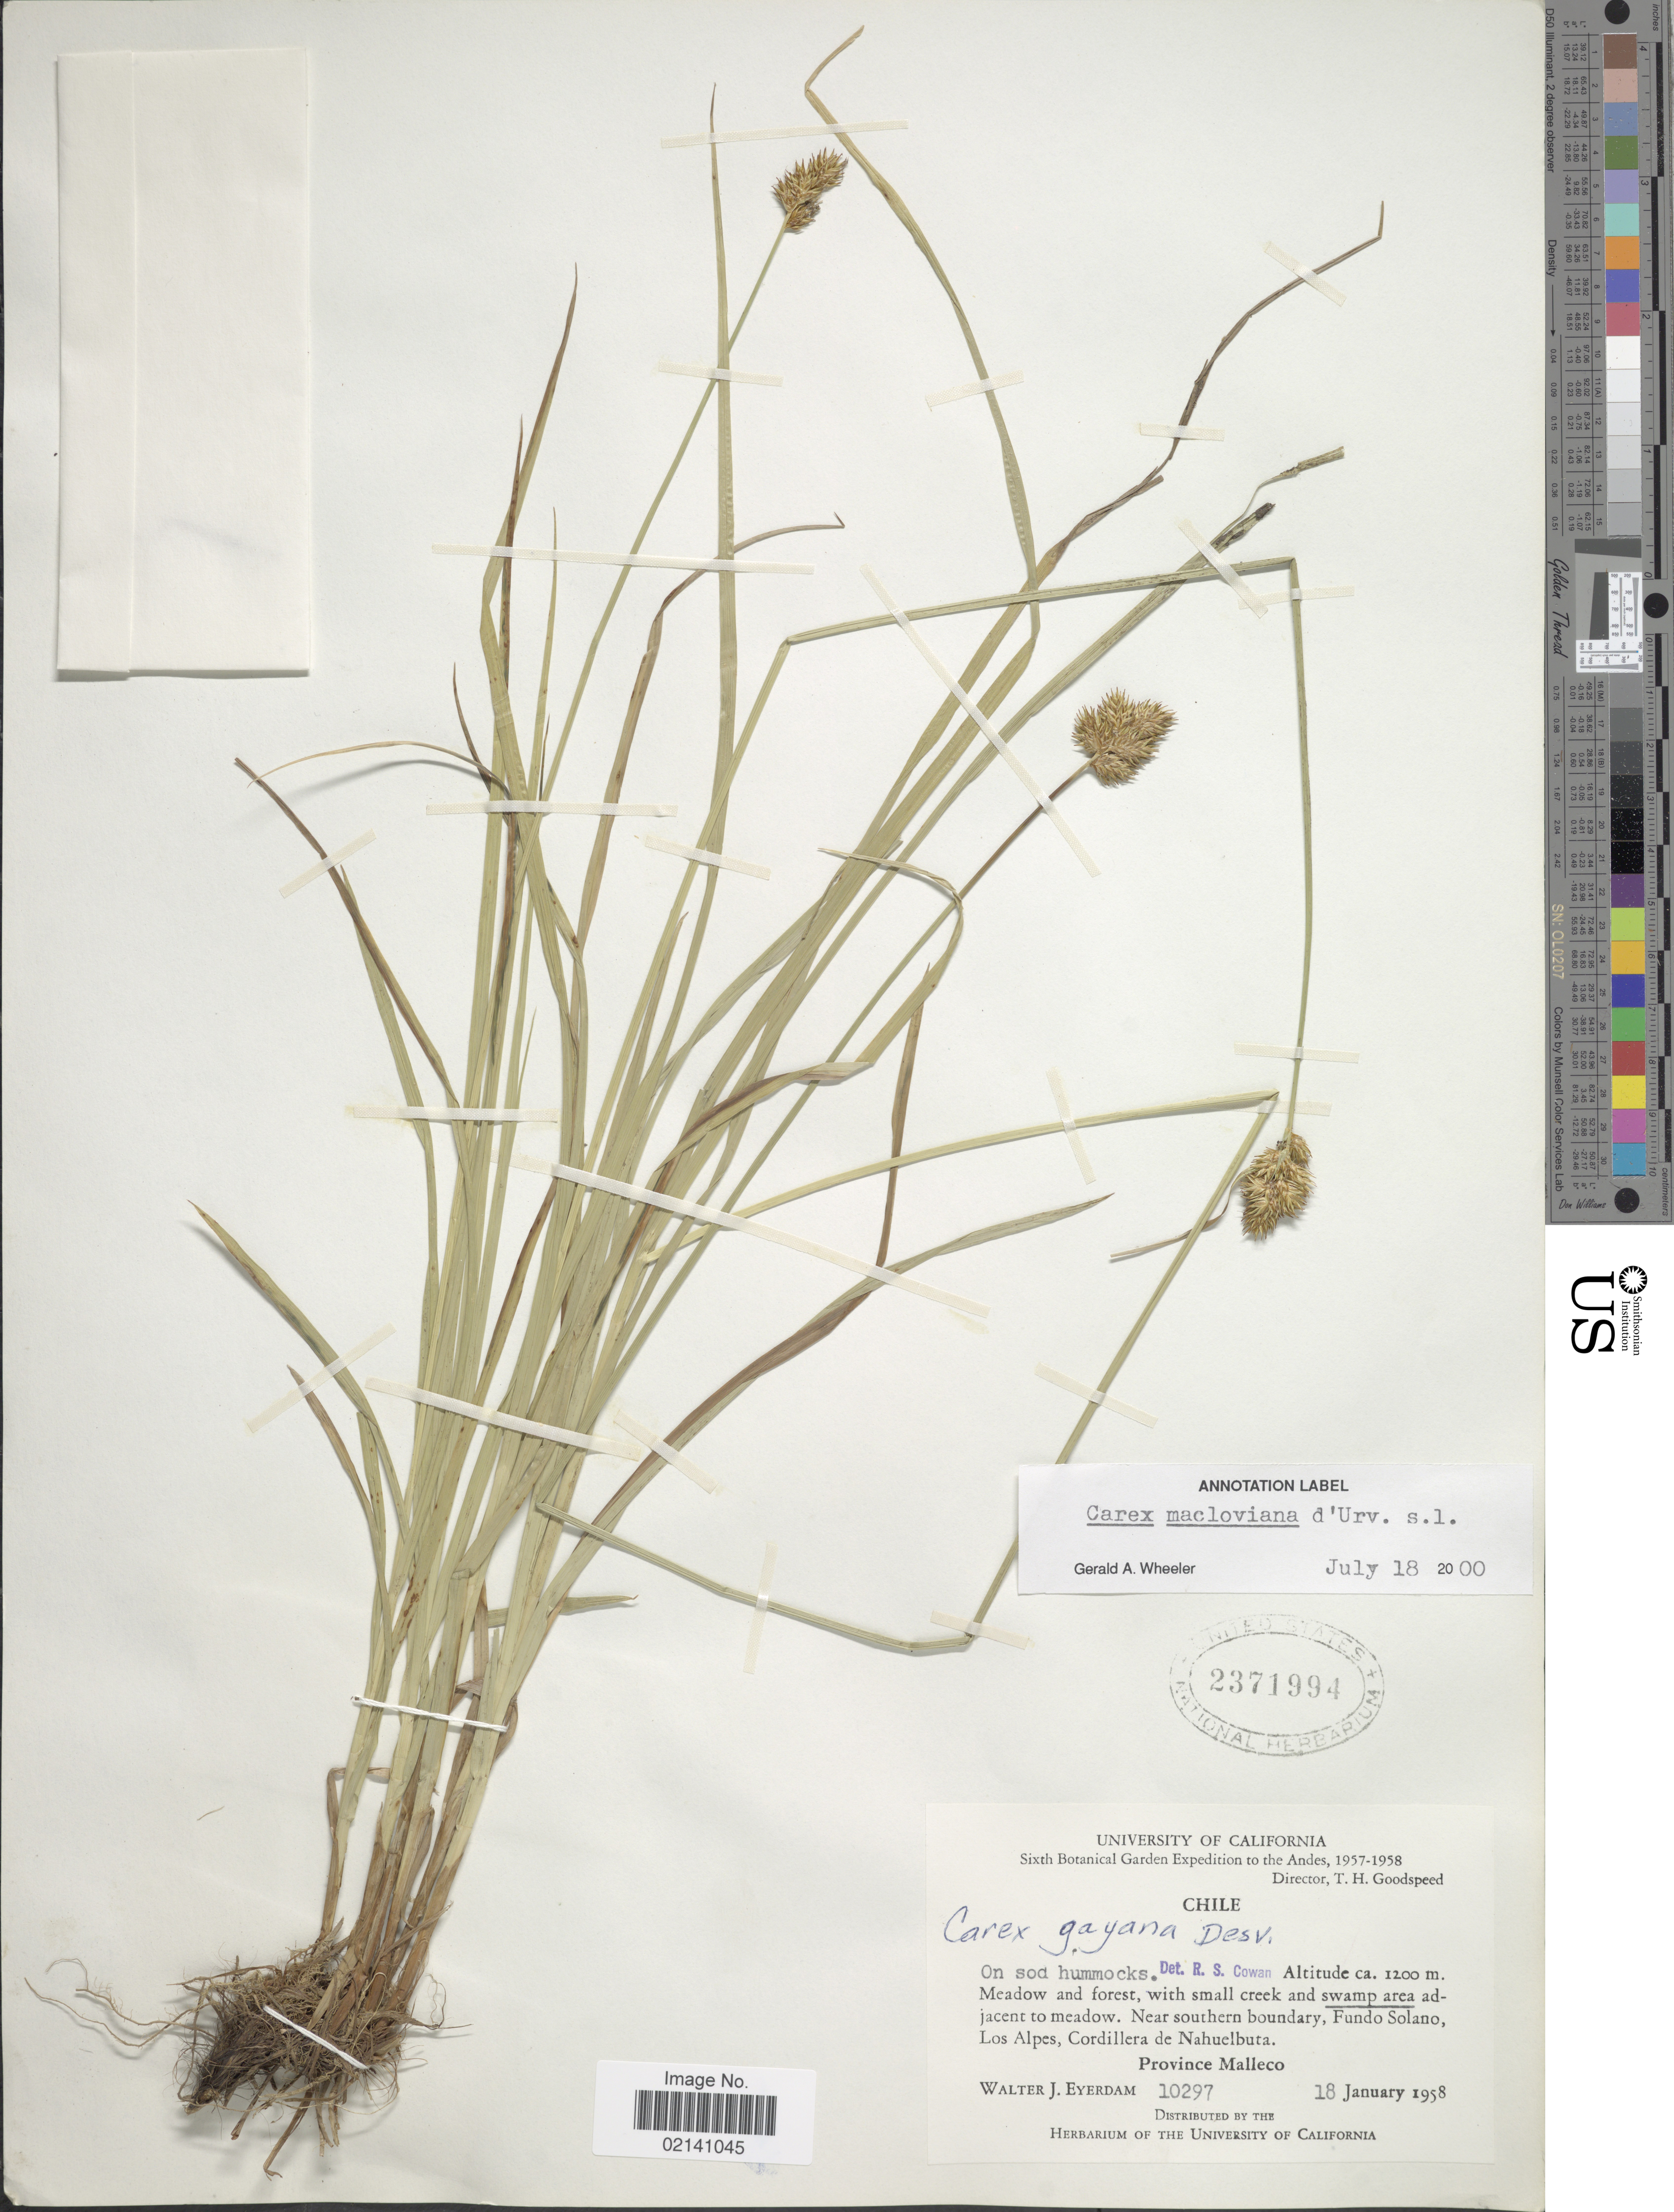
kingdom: Plantae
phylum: Tracheophyta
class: Liliopsida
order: Poales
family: Cyperaceae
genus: Carex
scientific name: Carex macloviana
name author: d'Urv.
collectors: W. J. Eyerdam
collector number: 10297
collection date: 1958-01-18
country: Chile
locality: Near southern boundary, Fundo Solano, Los Alpes, Cordillera Nahuelbuta, Province Malleco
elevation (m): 1200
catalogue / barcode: US 2371994